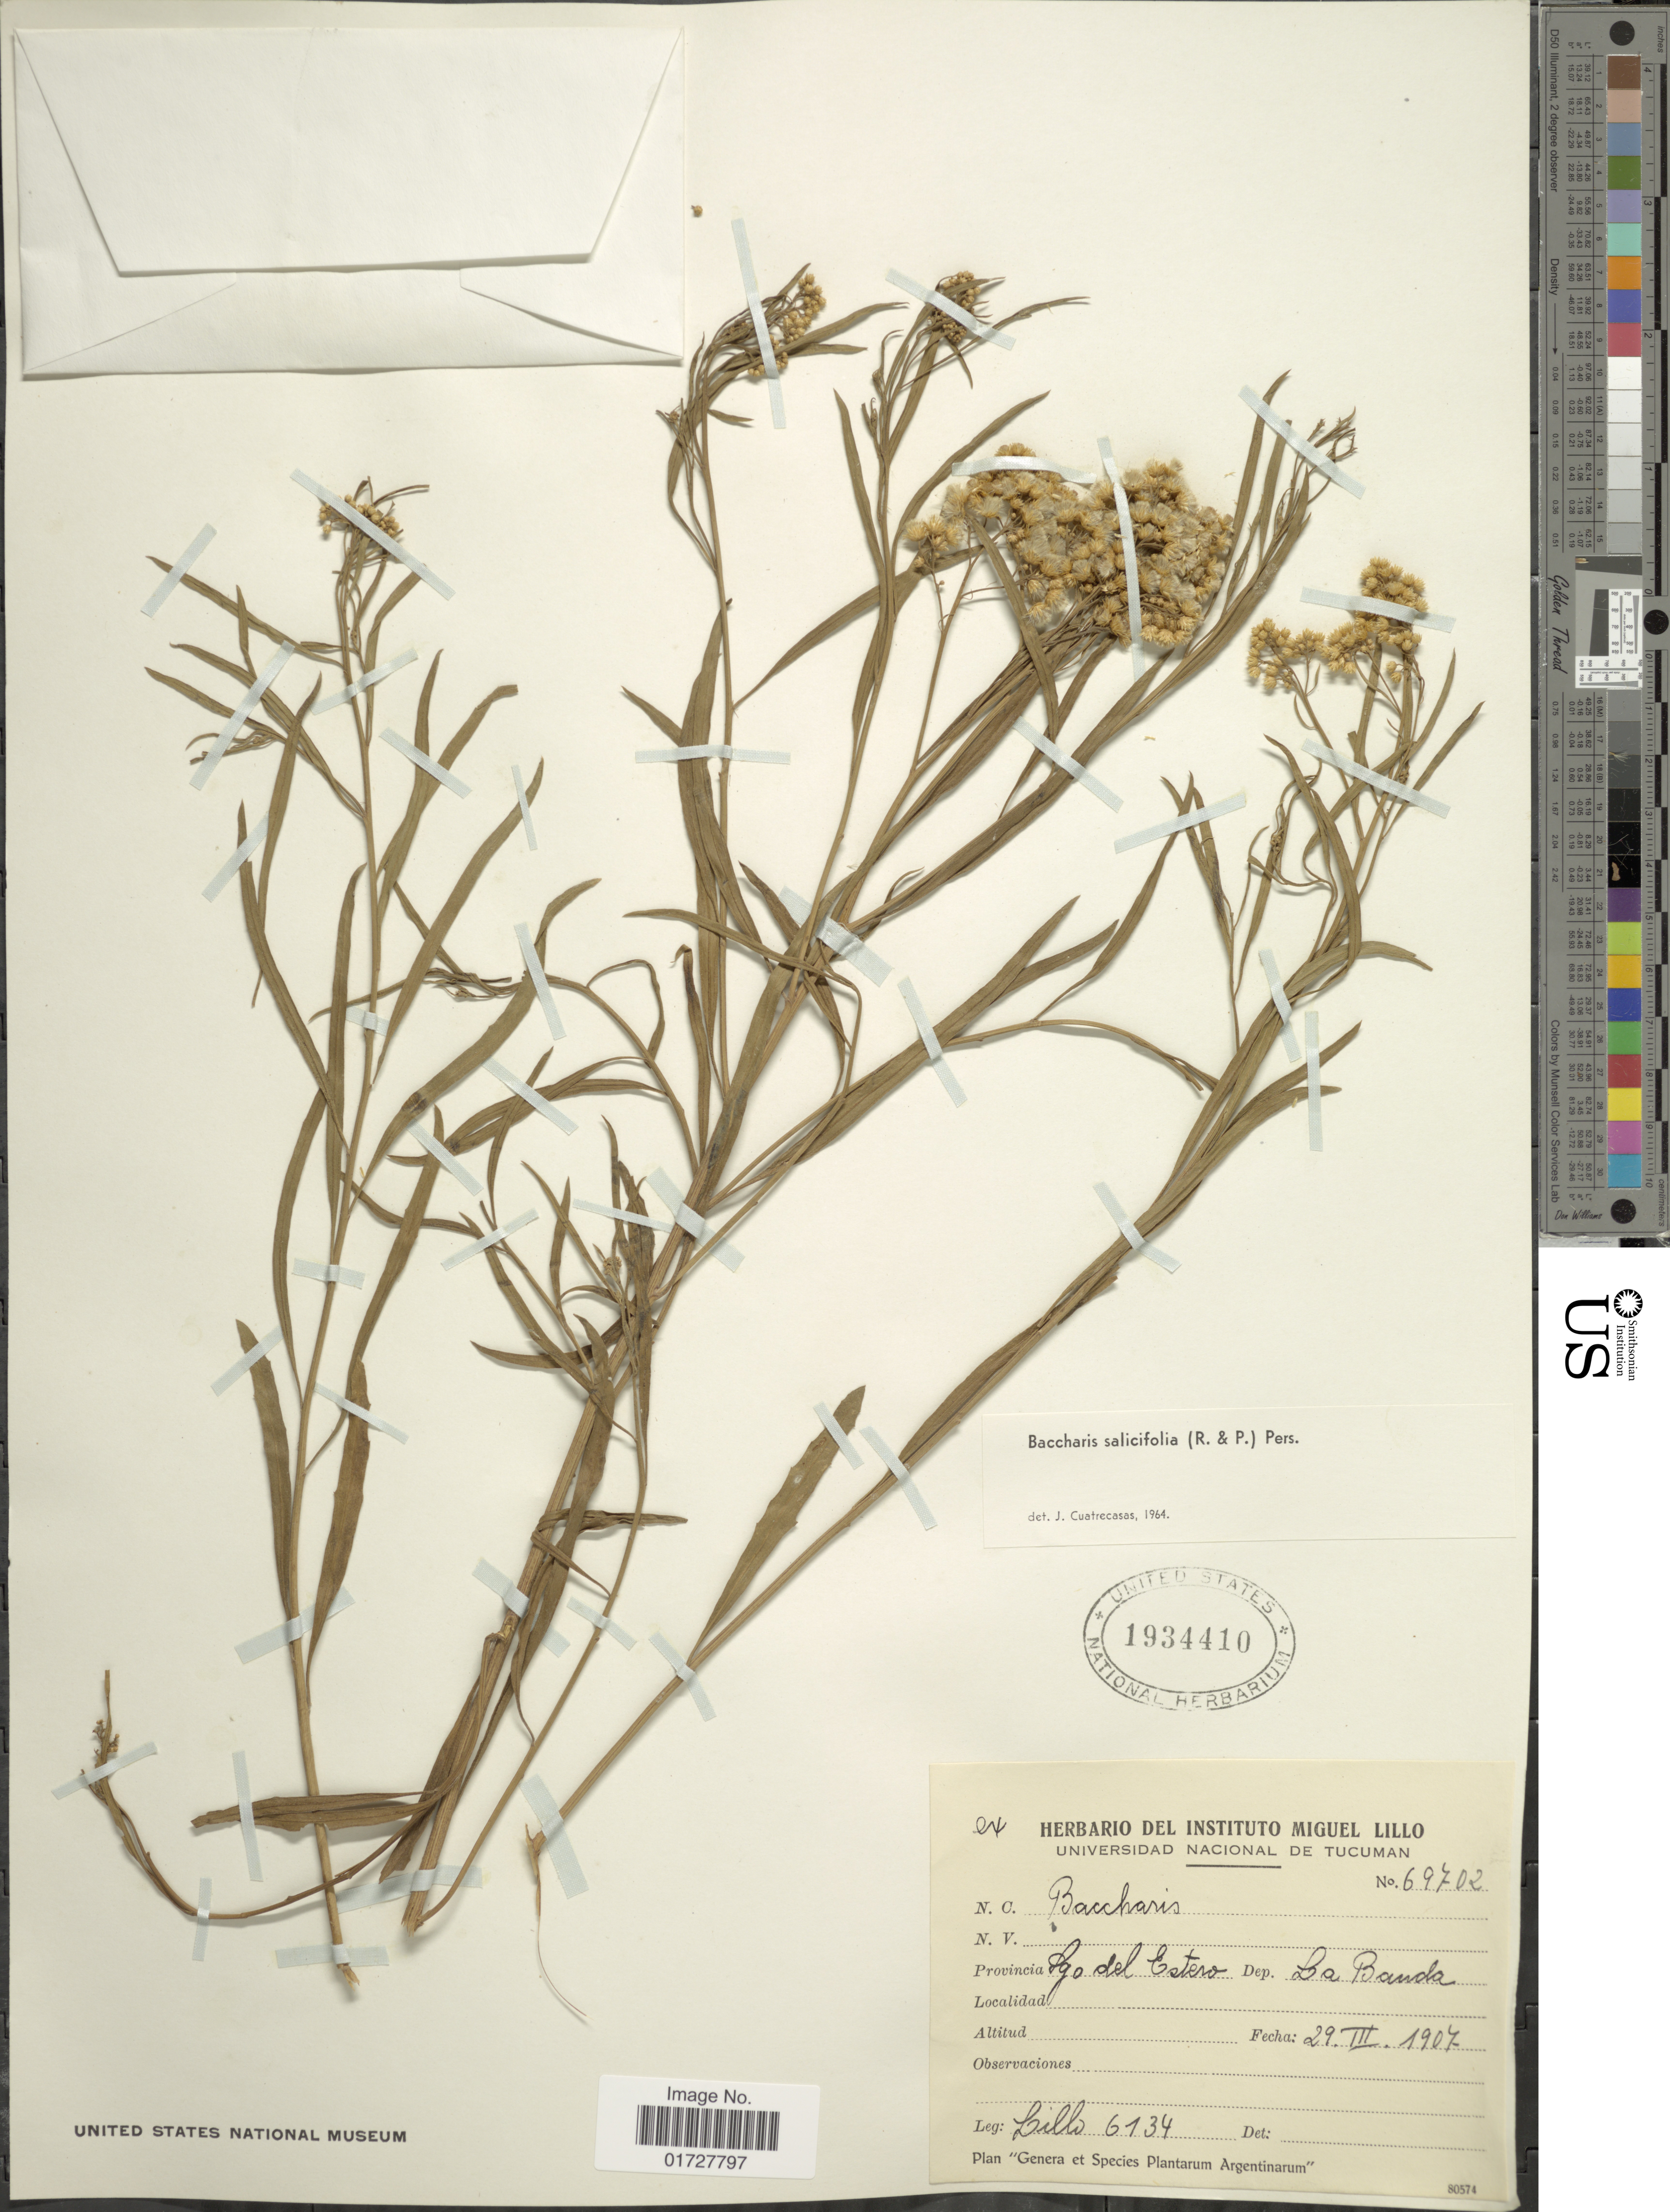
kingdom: Plantae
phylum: Tracheophyta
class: Magnoliopsida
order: Asterales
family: Asteraceae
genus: Baccharis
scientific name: Baccharis salicifolia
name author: (Ruiz & Pav.) Pers.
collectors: -. Lillo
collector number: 6134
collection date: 1907-03-29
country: Argentina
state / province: Santiago del Estero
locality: Dep. La Banda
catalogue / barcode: US 1934410